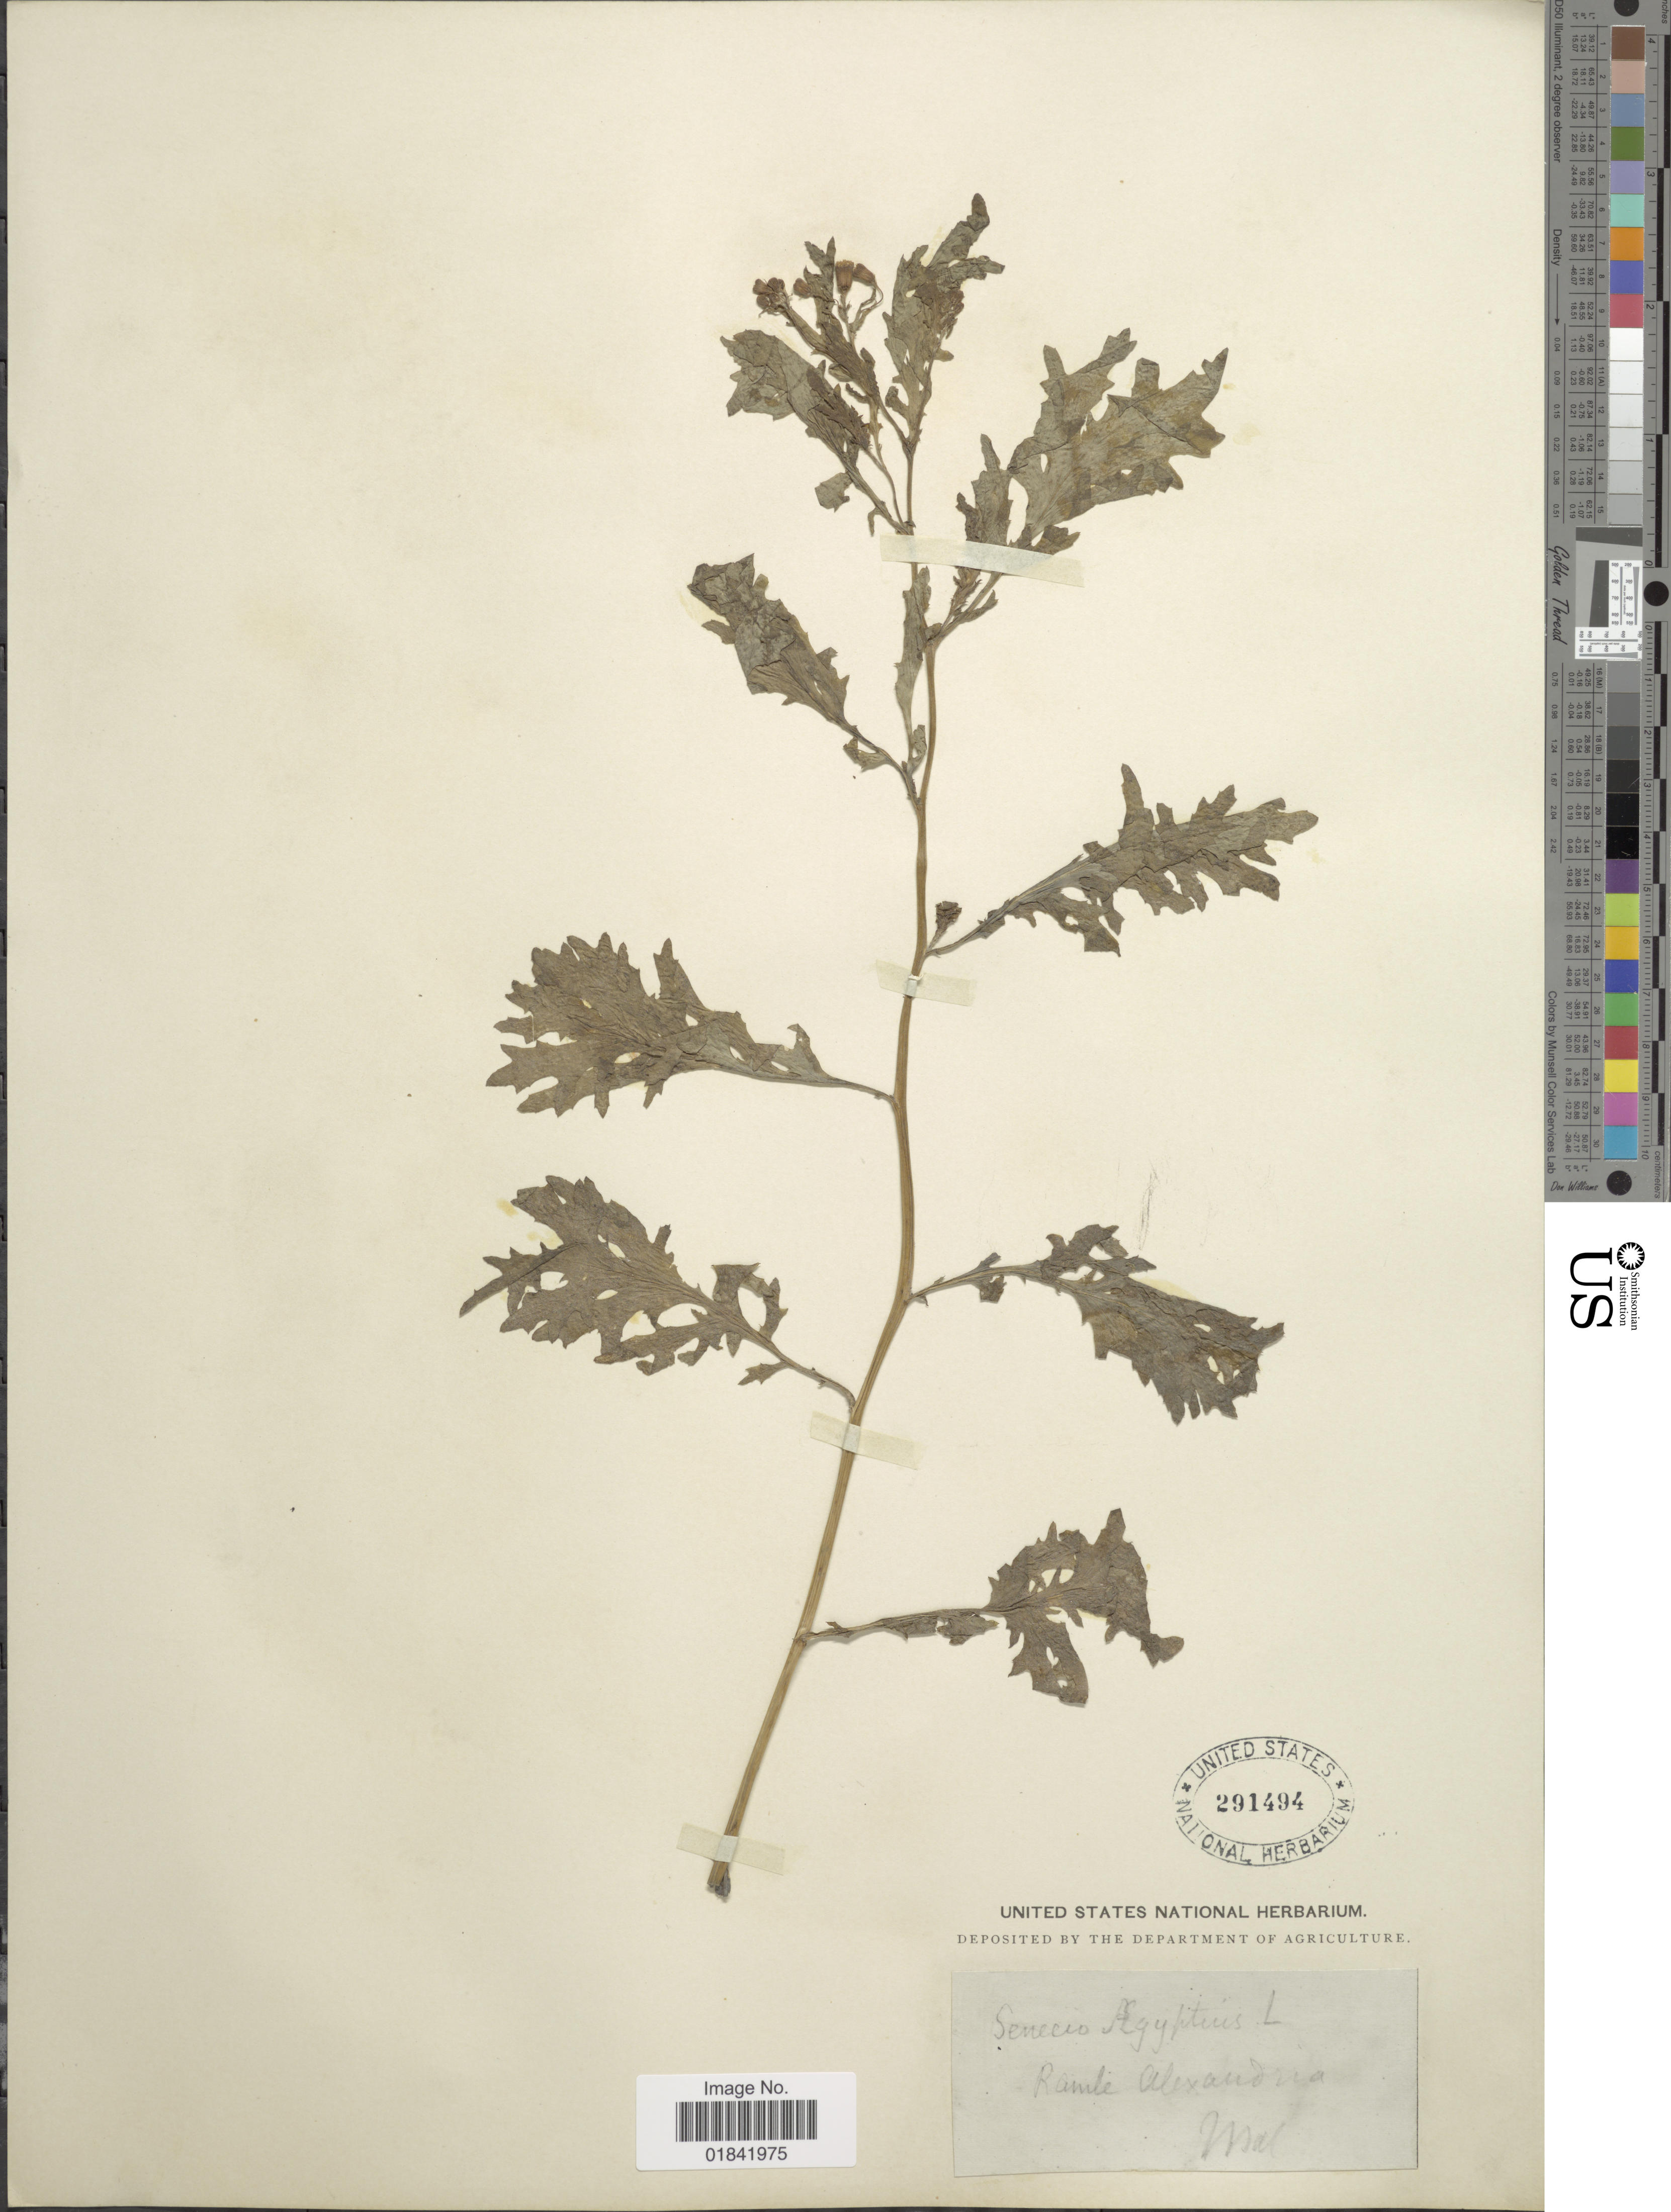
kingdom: Plantae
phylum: Tracheophyta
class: Magnoliopsida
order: Asterales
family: Asteraceae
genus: Senecio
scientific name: Senecio aegyptius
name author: L.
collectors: Mal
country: Egypt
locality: Ramle Alexandria.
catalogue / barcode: US 291494